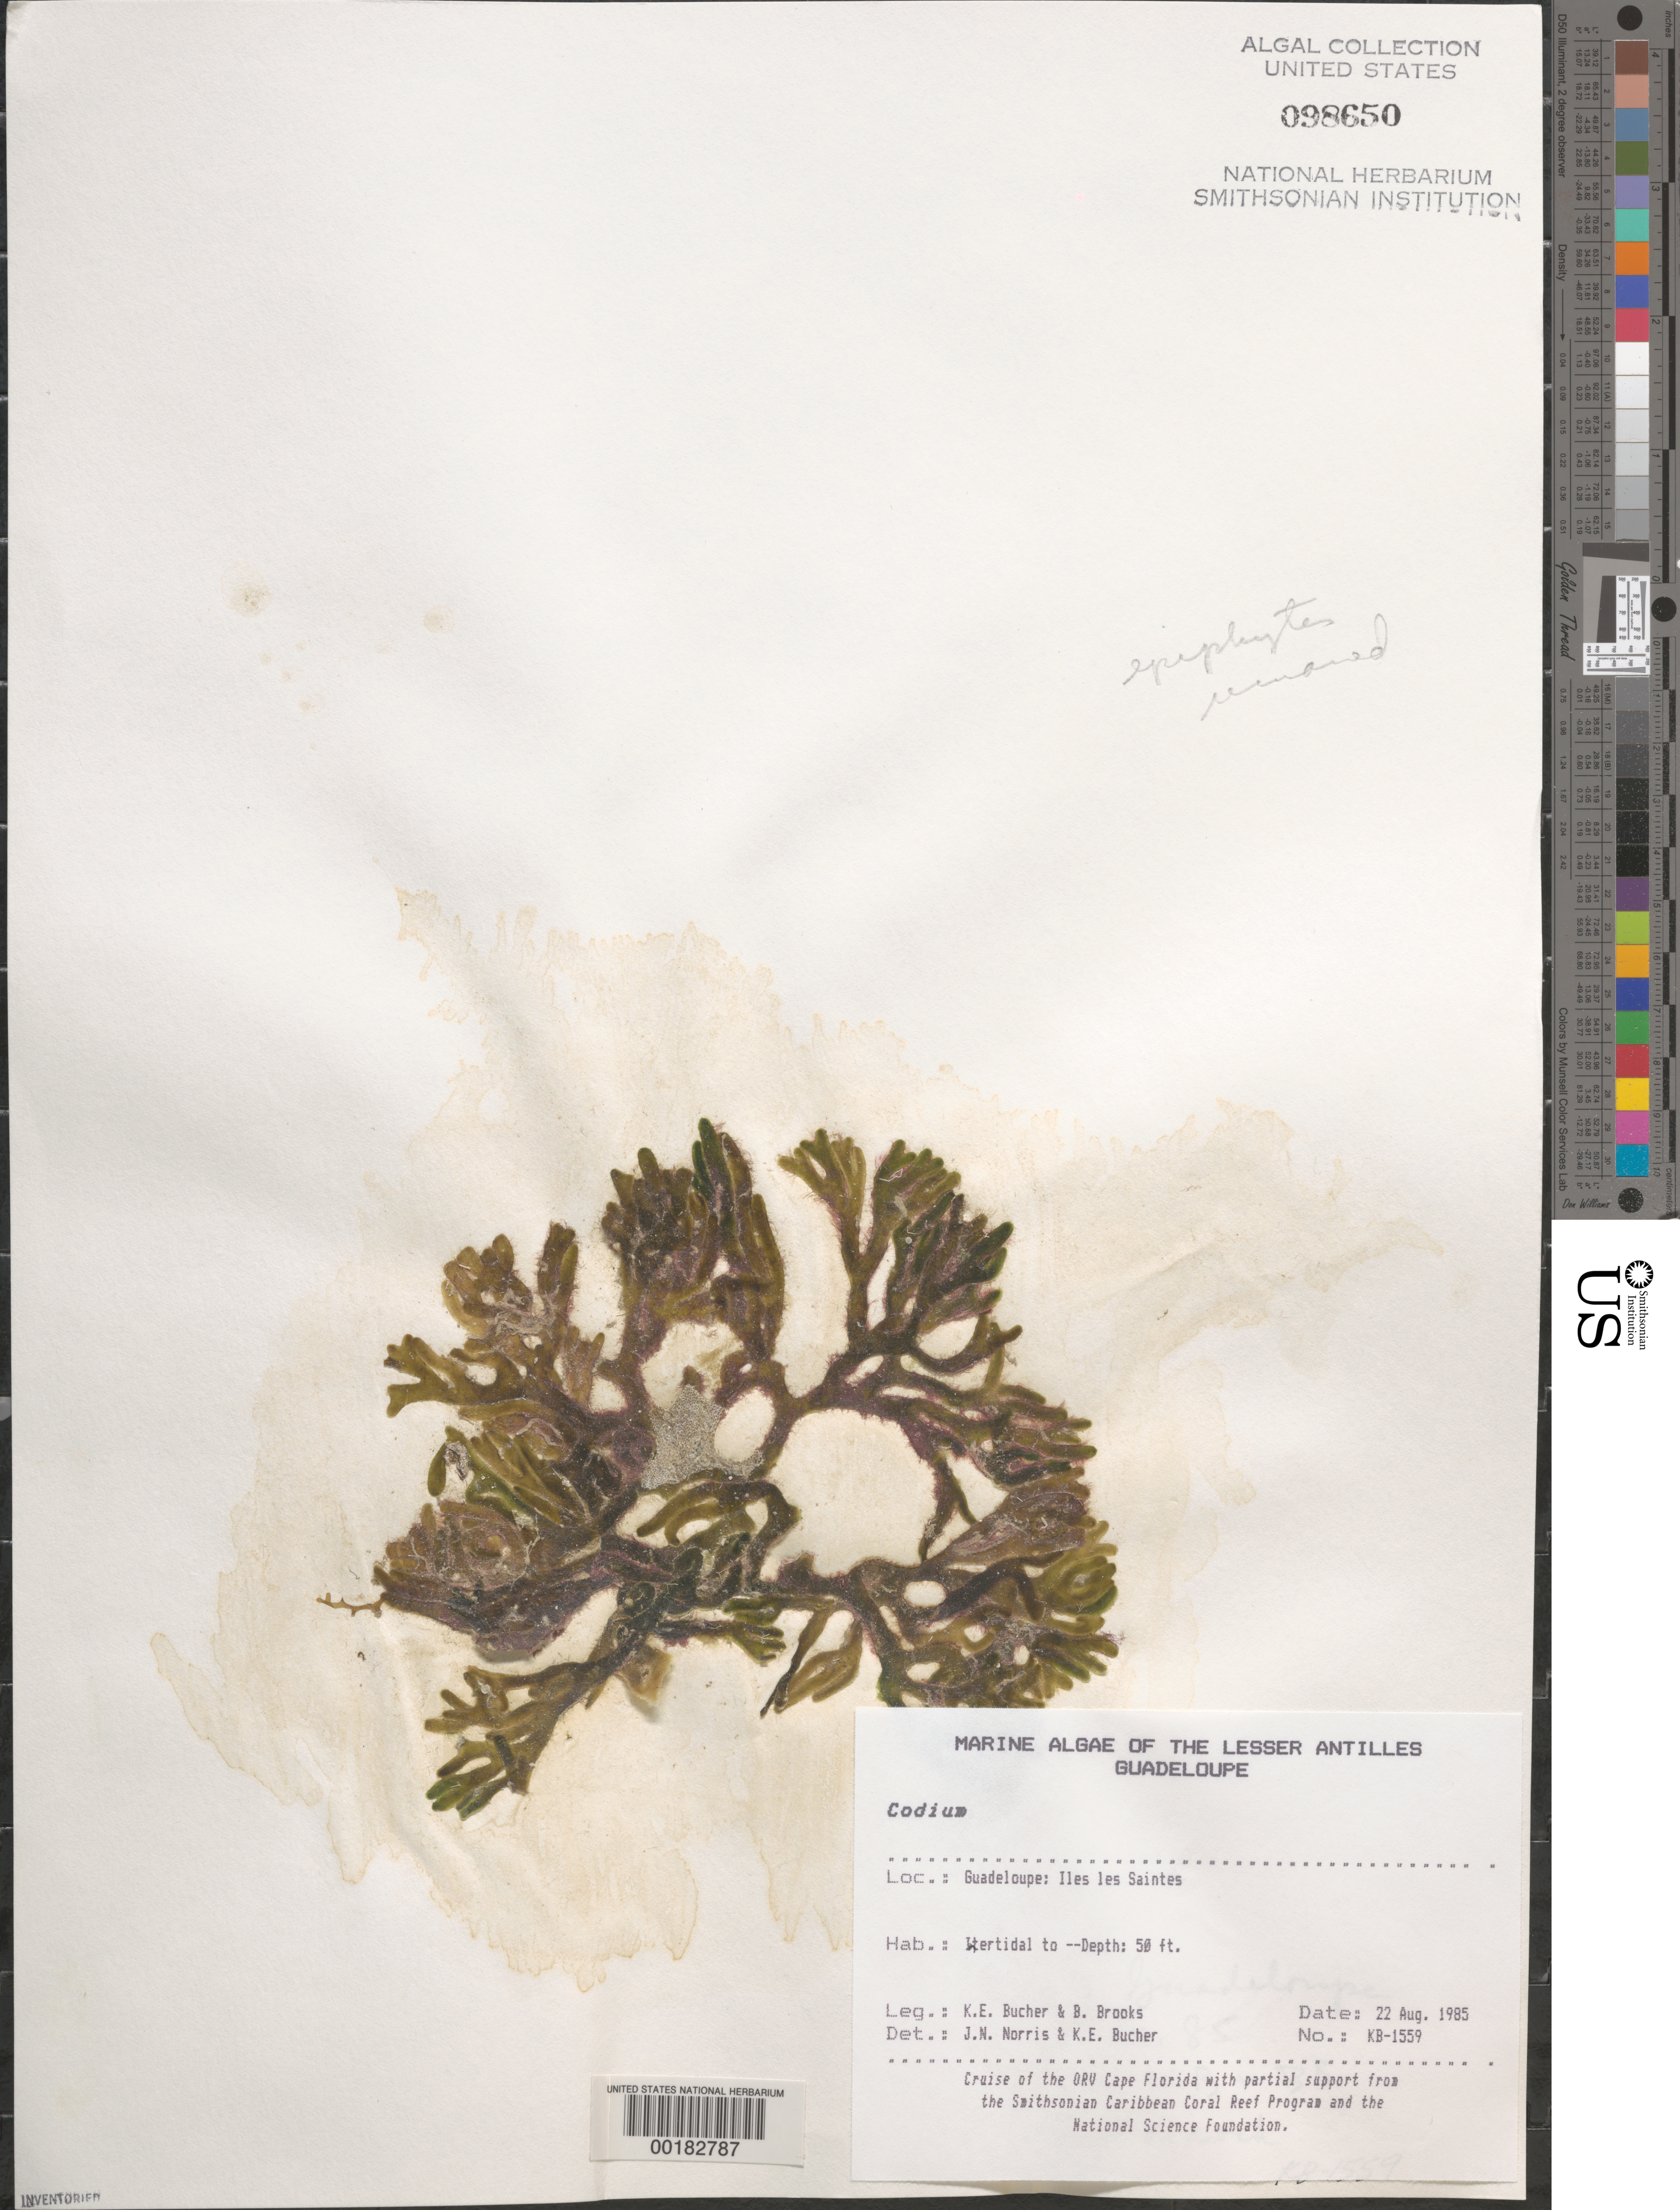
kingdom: Plantae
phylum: Chlorophyta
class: Ulvophyceae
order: Bryopsidales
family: Codiaceae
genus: Codium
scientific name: Codium sp.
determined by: Norris, J. N.; Bucher, K. E.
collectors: K. E. Bucher & B. Brooks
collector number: Kb-1559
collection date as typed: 22 Aug 1985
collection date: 1985-08-22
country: Guadeloupe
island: Iles des Saintes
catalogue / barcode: US 98650